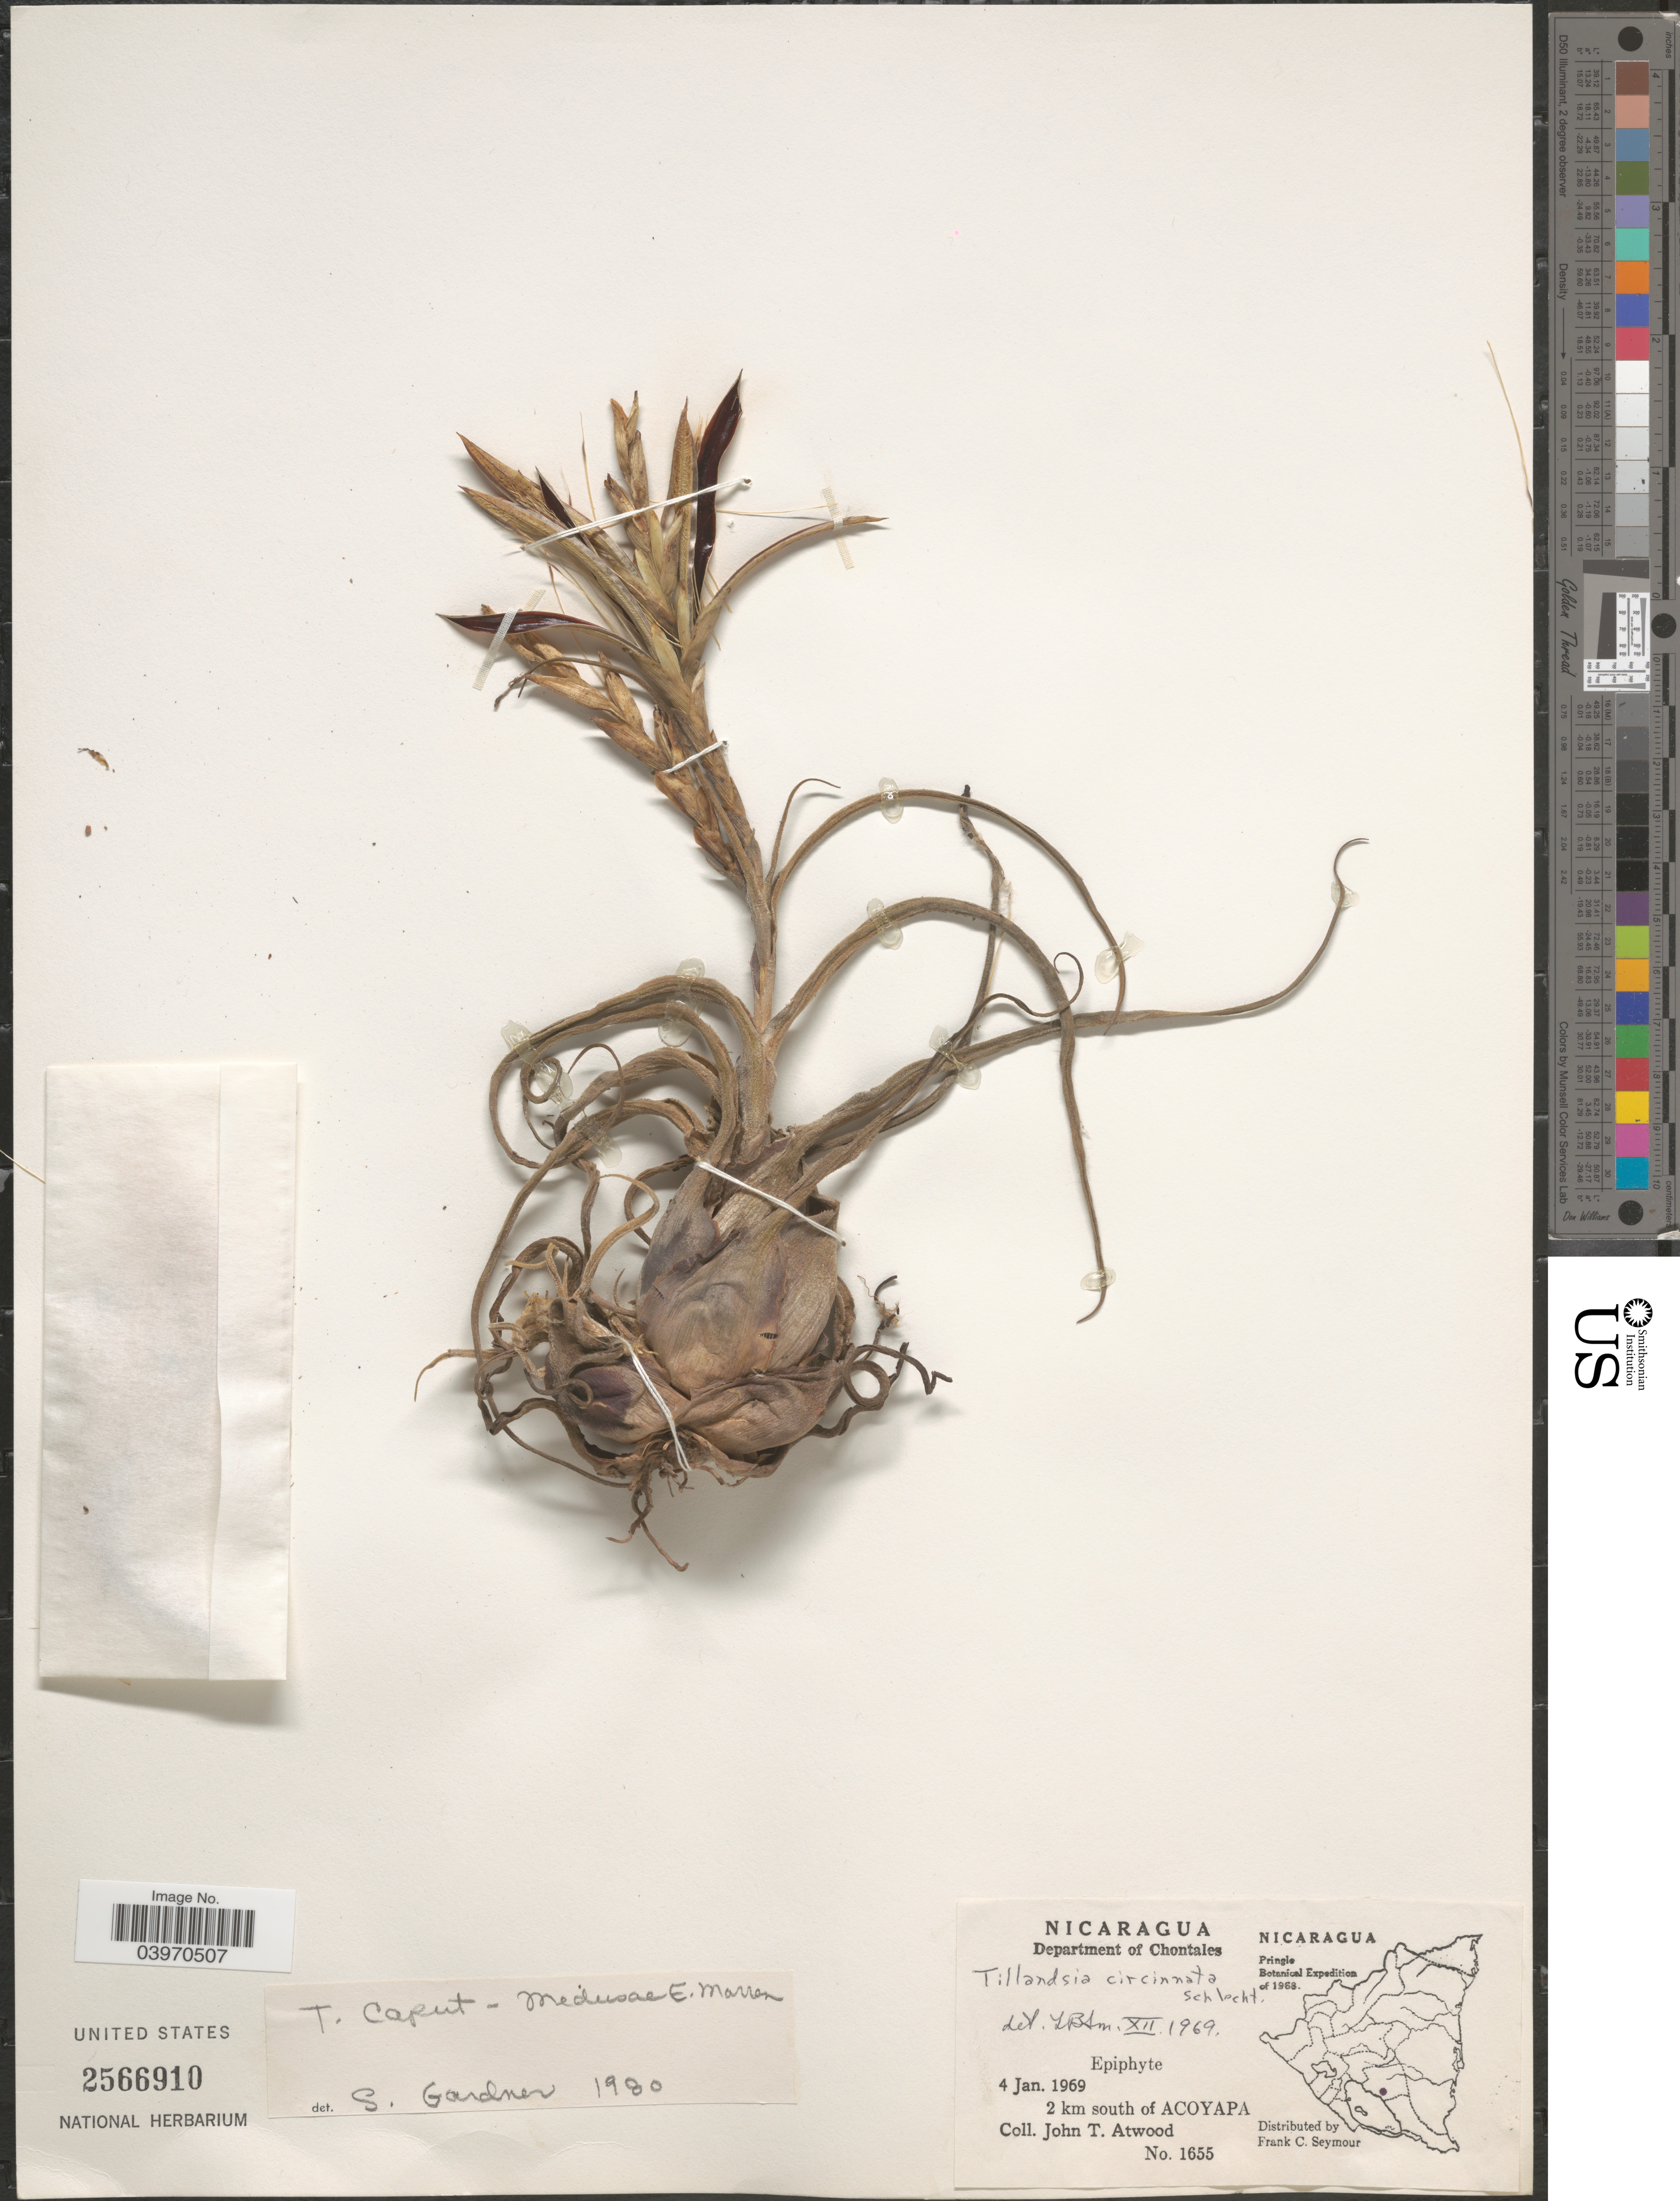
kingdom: Plantae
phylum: Tracheophyta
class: Liliopsida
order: Poales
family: Bromeliaceae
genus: Tillandsia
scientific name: Tillandsia caput-medusae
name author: É. Morren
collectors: J. T. Atwood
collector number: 1655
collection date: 1969-01-04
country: Nicaragua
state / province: Chontales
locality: Department of Chontales. 2 km south of Acoyapa.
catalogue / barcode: US 2566910